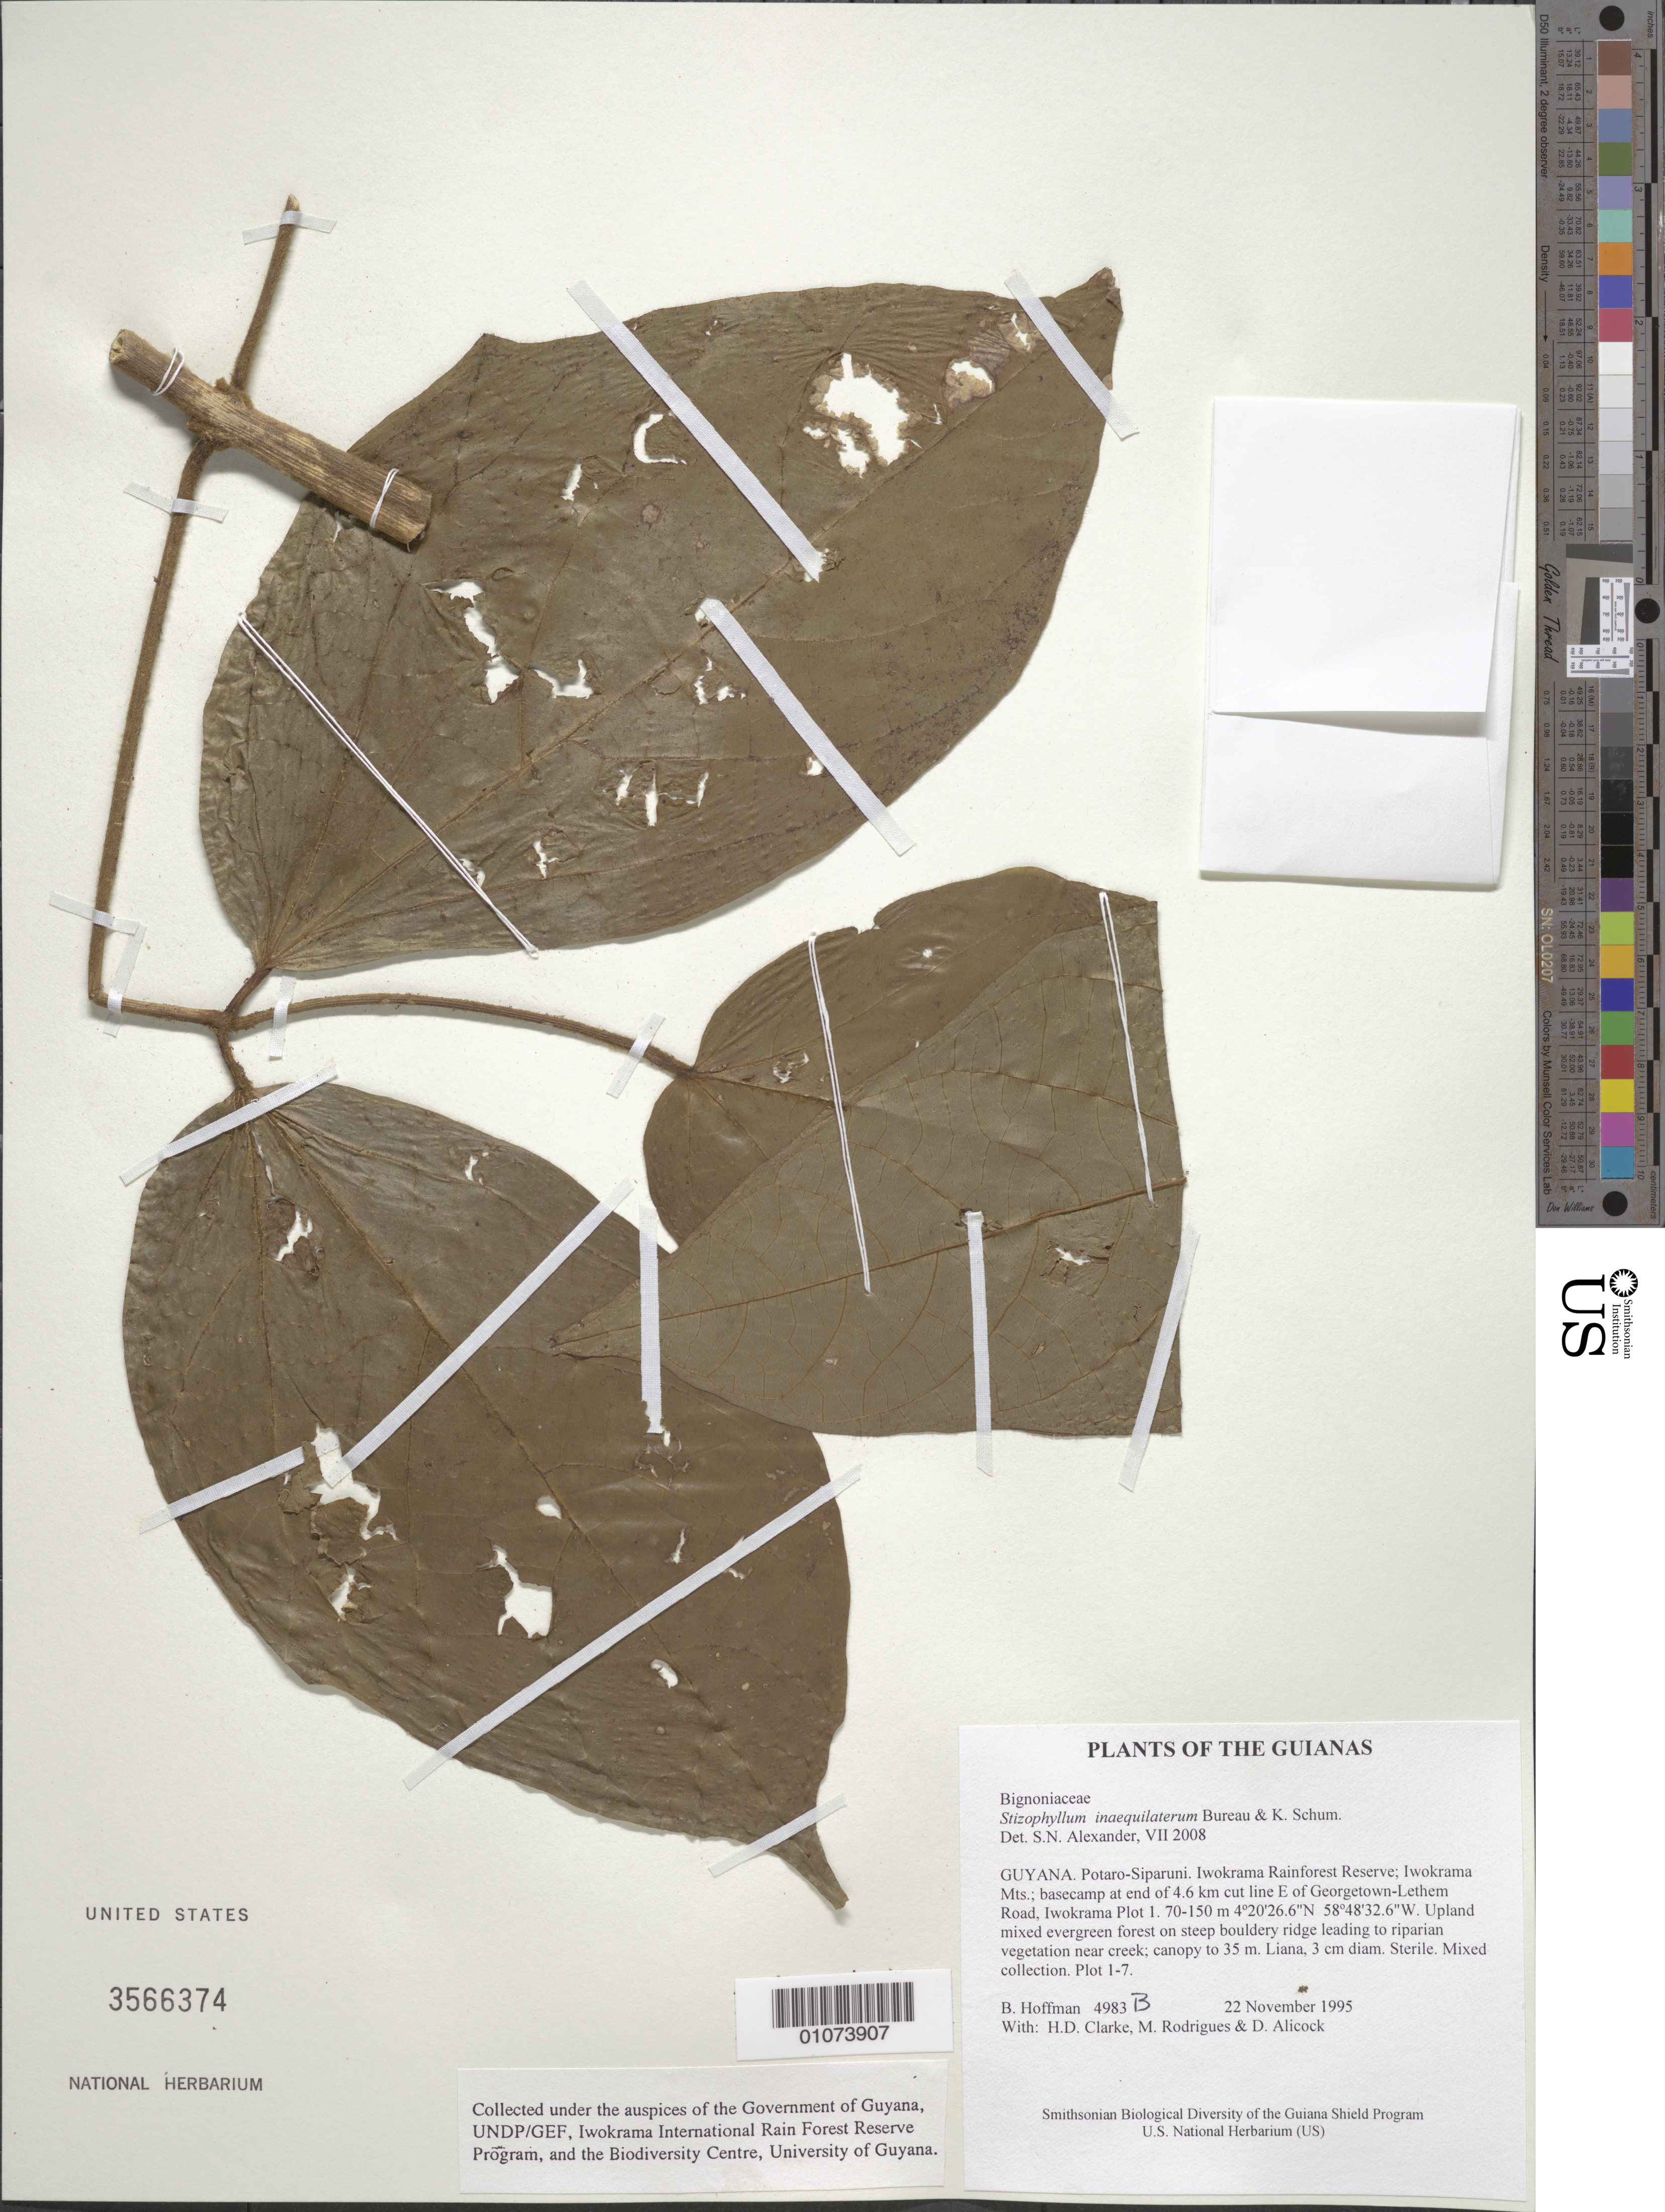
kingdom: Plantae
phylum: Tracheophyta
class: Magnoliopsida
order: Lamiales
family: Bignoniaceae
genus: Stizophyllum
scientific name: Stizophyllum inaequilaterum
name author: Bureau & K. Schum.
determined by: Alexander, S. N.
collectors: B. Hoffman, H. D. Clarke, M. Rodrigues & D. Allicock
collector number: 4983 B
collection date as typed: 22 November 1995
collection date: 1995-11-22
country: Guyana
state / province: Potaro-Siparuni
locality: Iwokrama Rainforest Reserve; Iwokrama Mts.; basecamp at end of 4.6 km cut line E of Georgetown-Lethem Road, Iwokrama Plot 1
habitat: Upland mixed evergreen forest on steep bouldery ridge leading to riparian vegetation near creek; canopy to 35 m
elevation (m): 70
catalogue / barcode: US 3566374